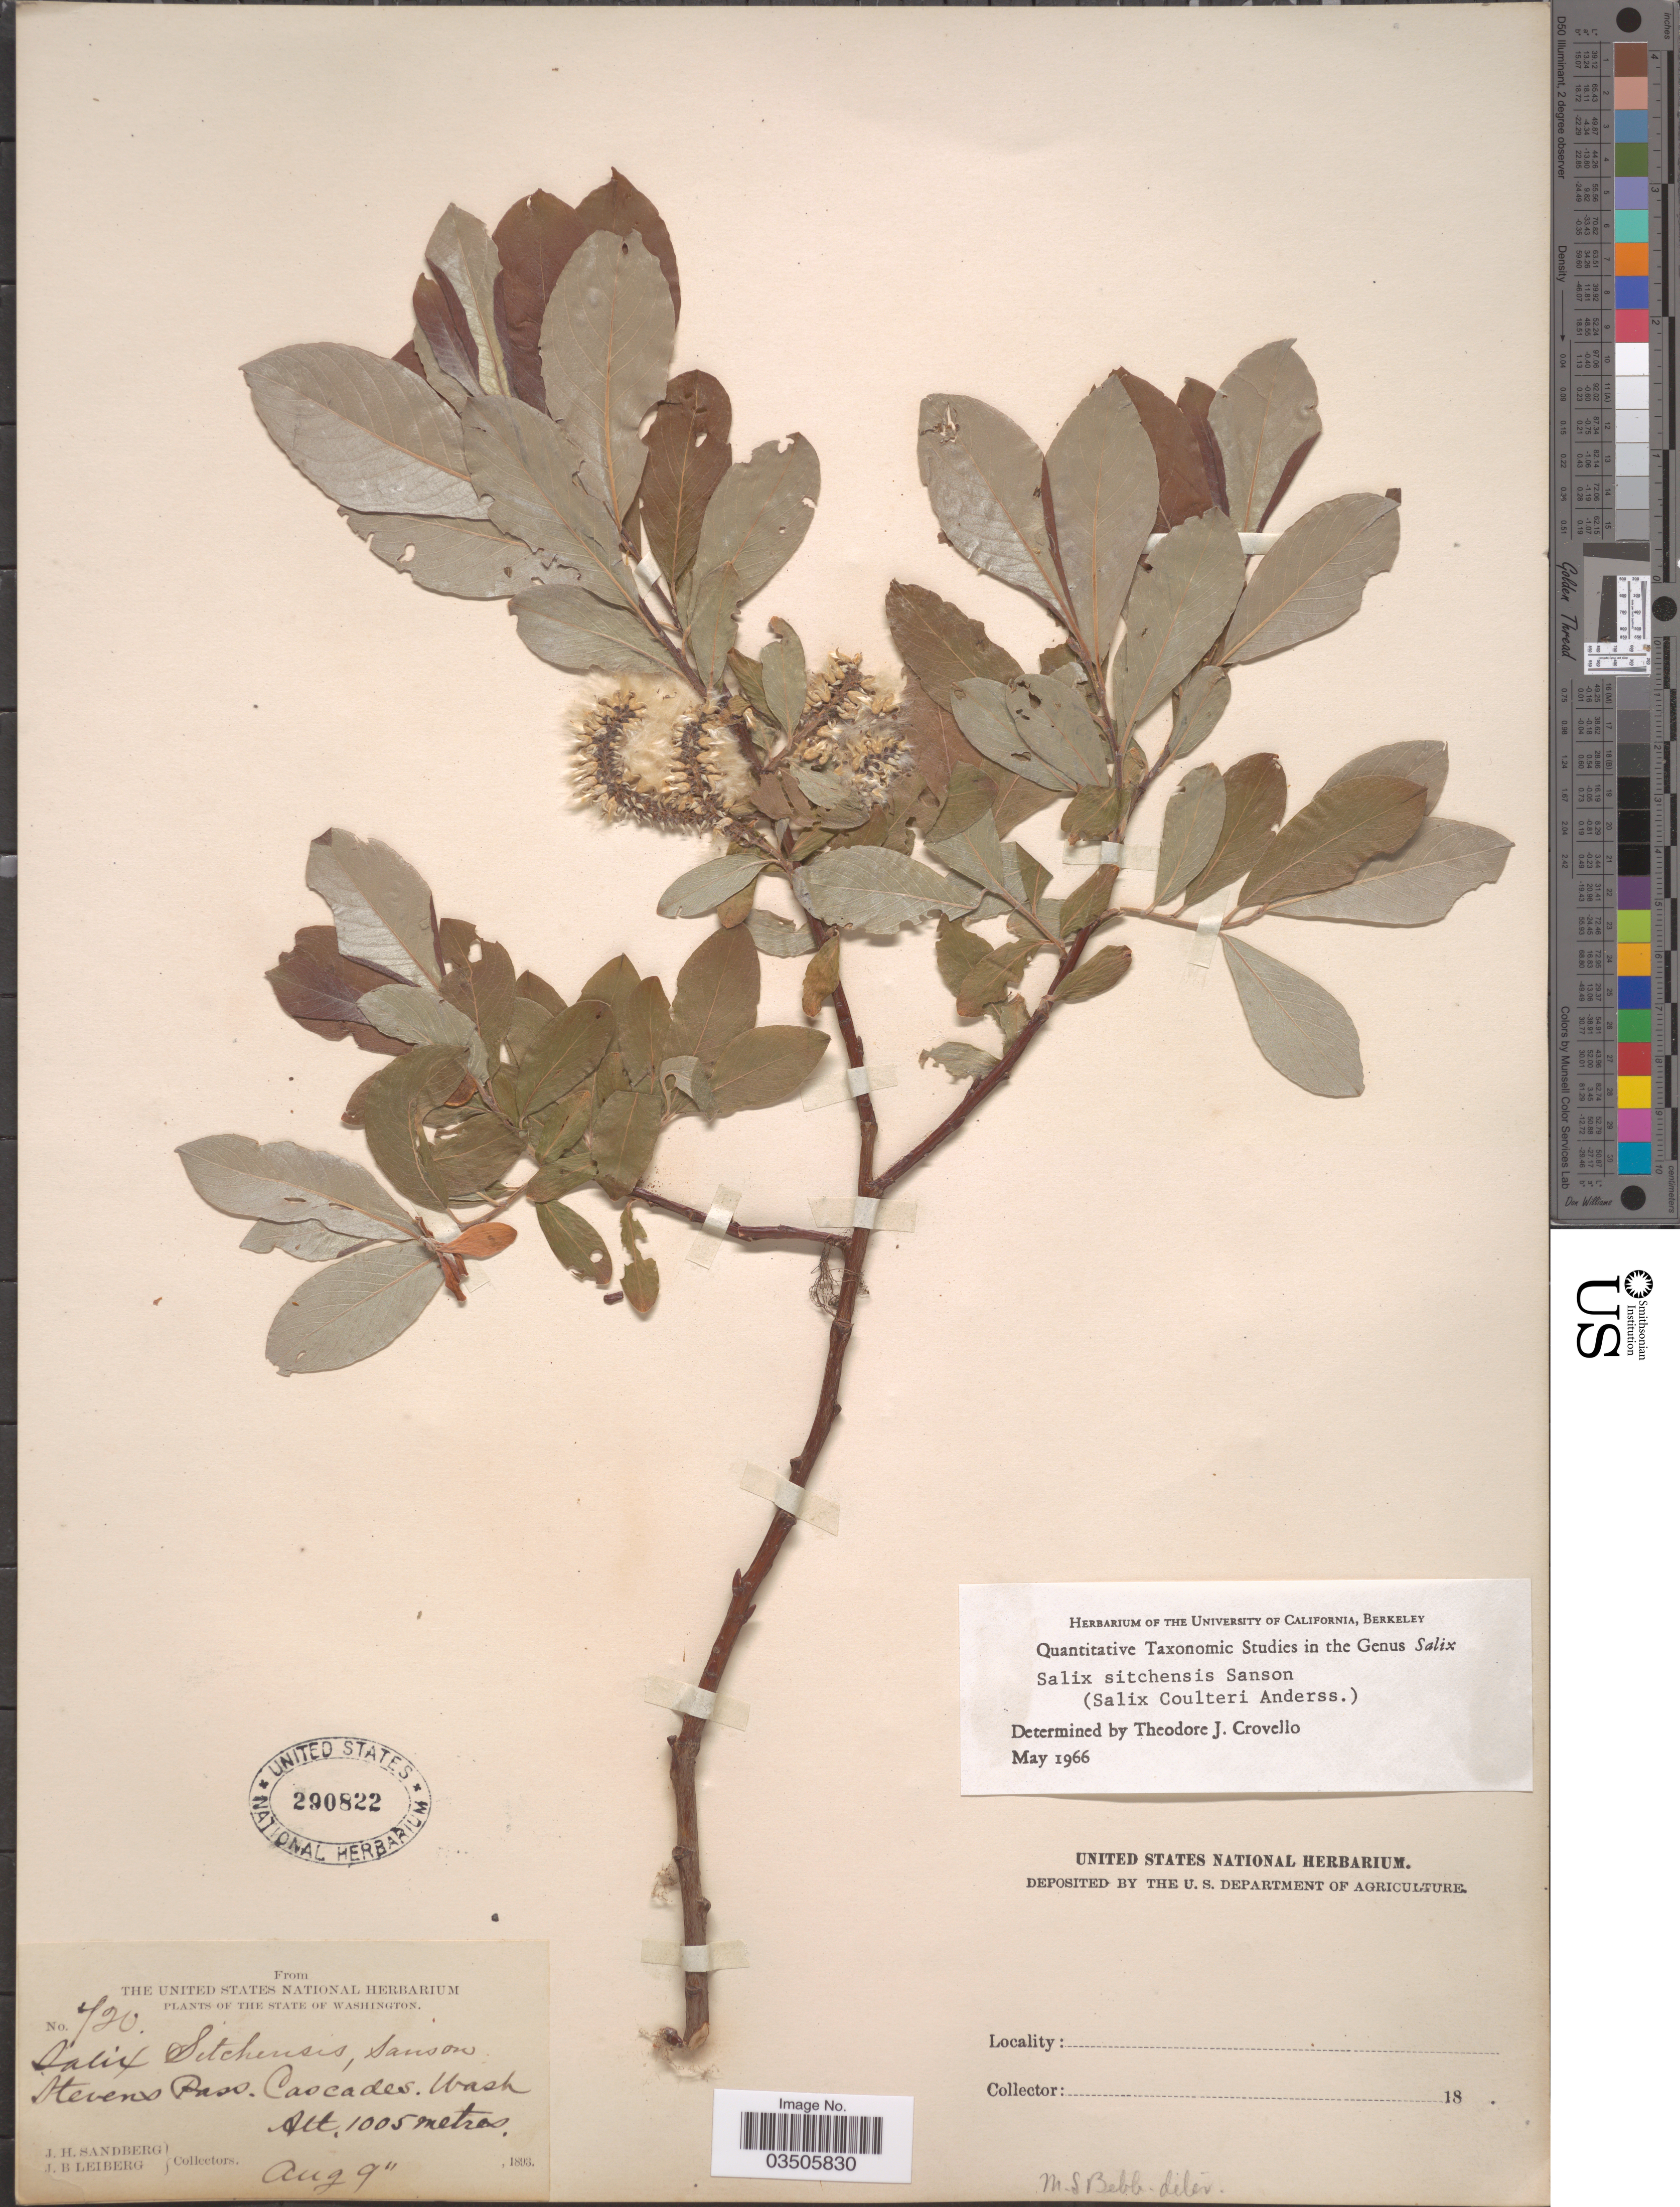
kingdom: Plantae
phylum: Tracheophyta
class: Magnoliopsida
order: Malpighiales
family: Salicaceae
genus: Salix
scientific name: Salix sitchensis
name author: Sanson ex Bong.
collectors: J. H. Sandberg & J. B. Leiberg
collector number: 720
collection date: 1893-08-29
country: United States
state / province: Washington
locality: Stevens Pass. Cascades.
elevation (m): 1005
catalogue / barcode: US 290822